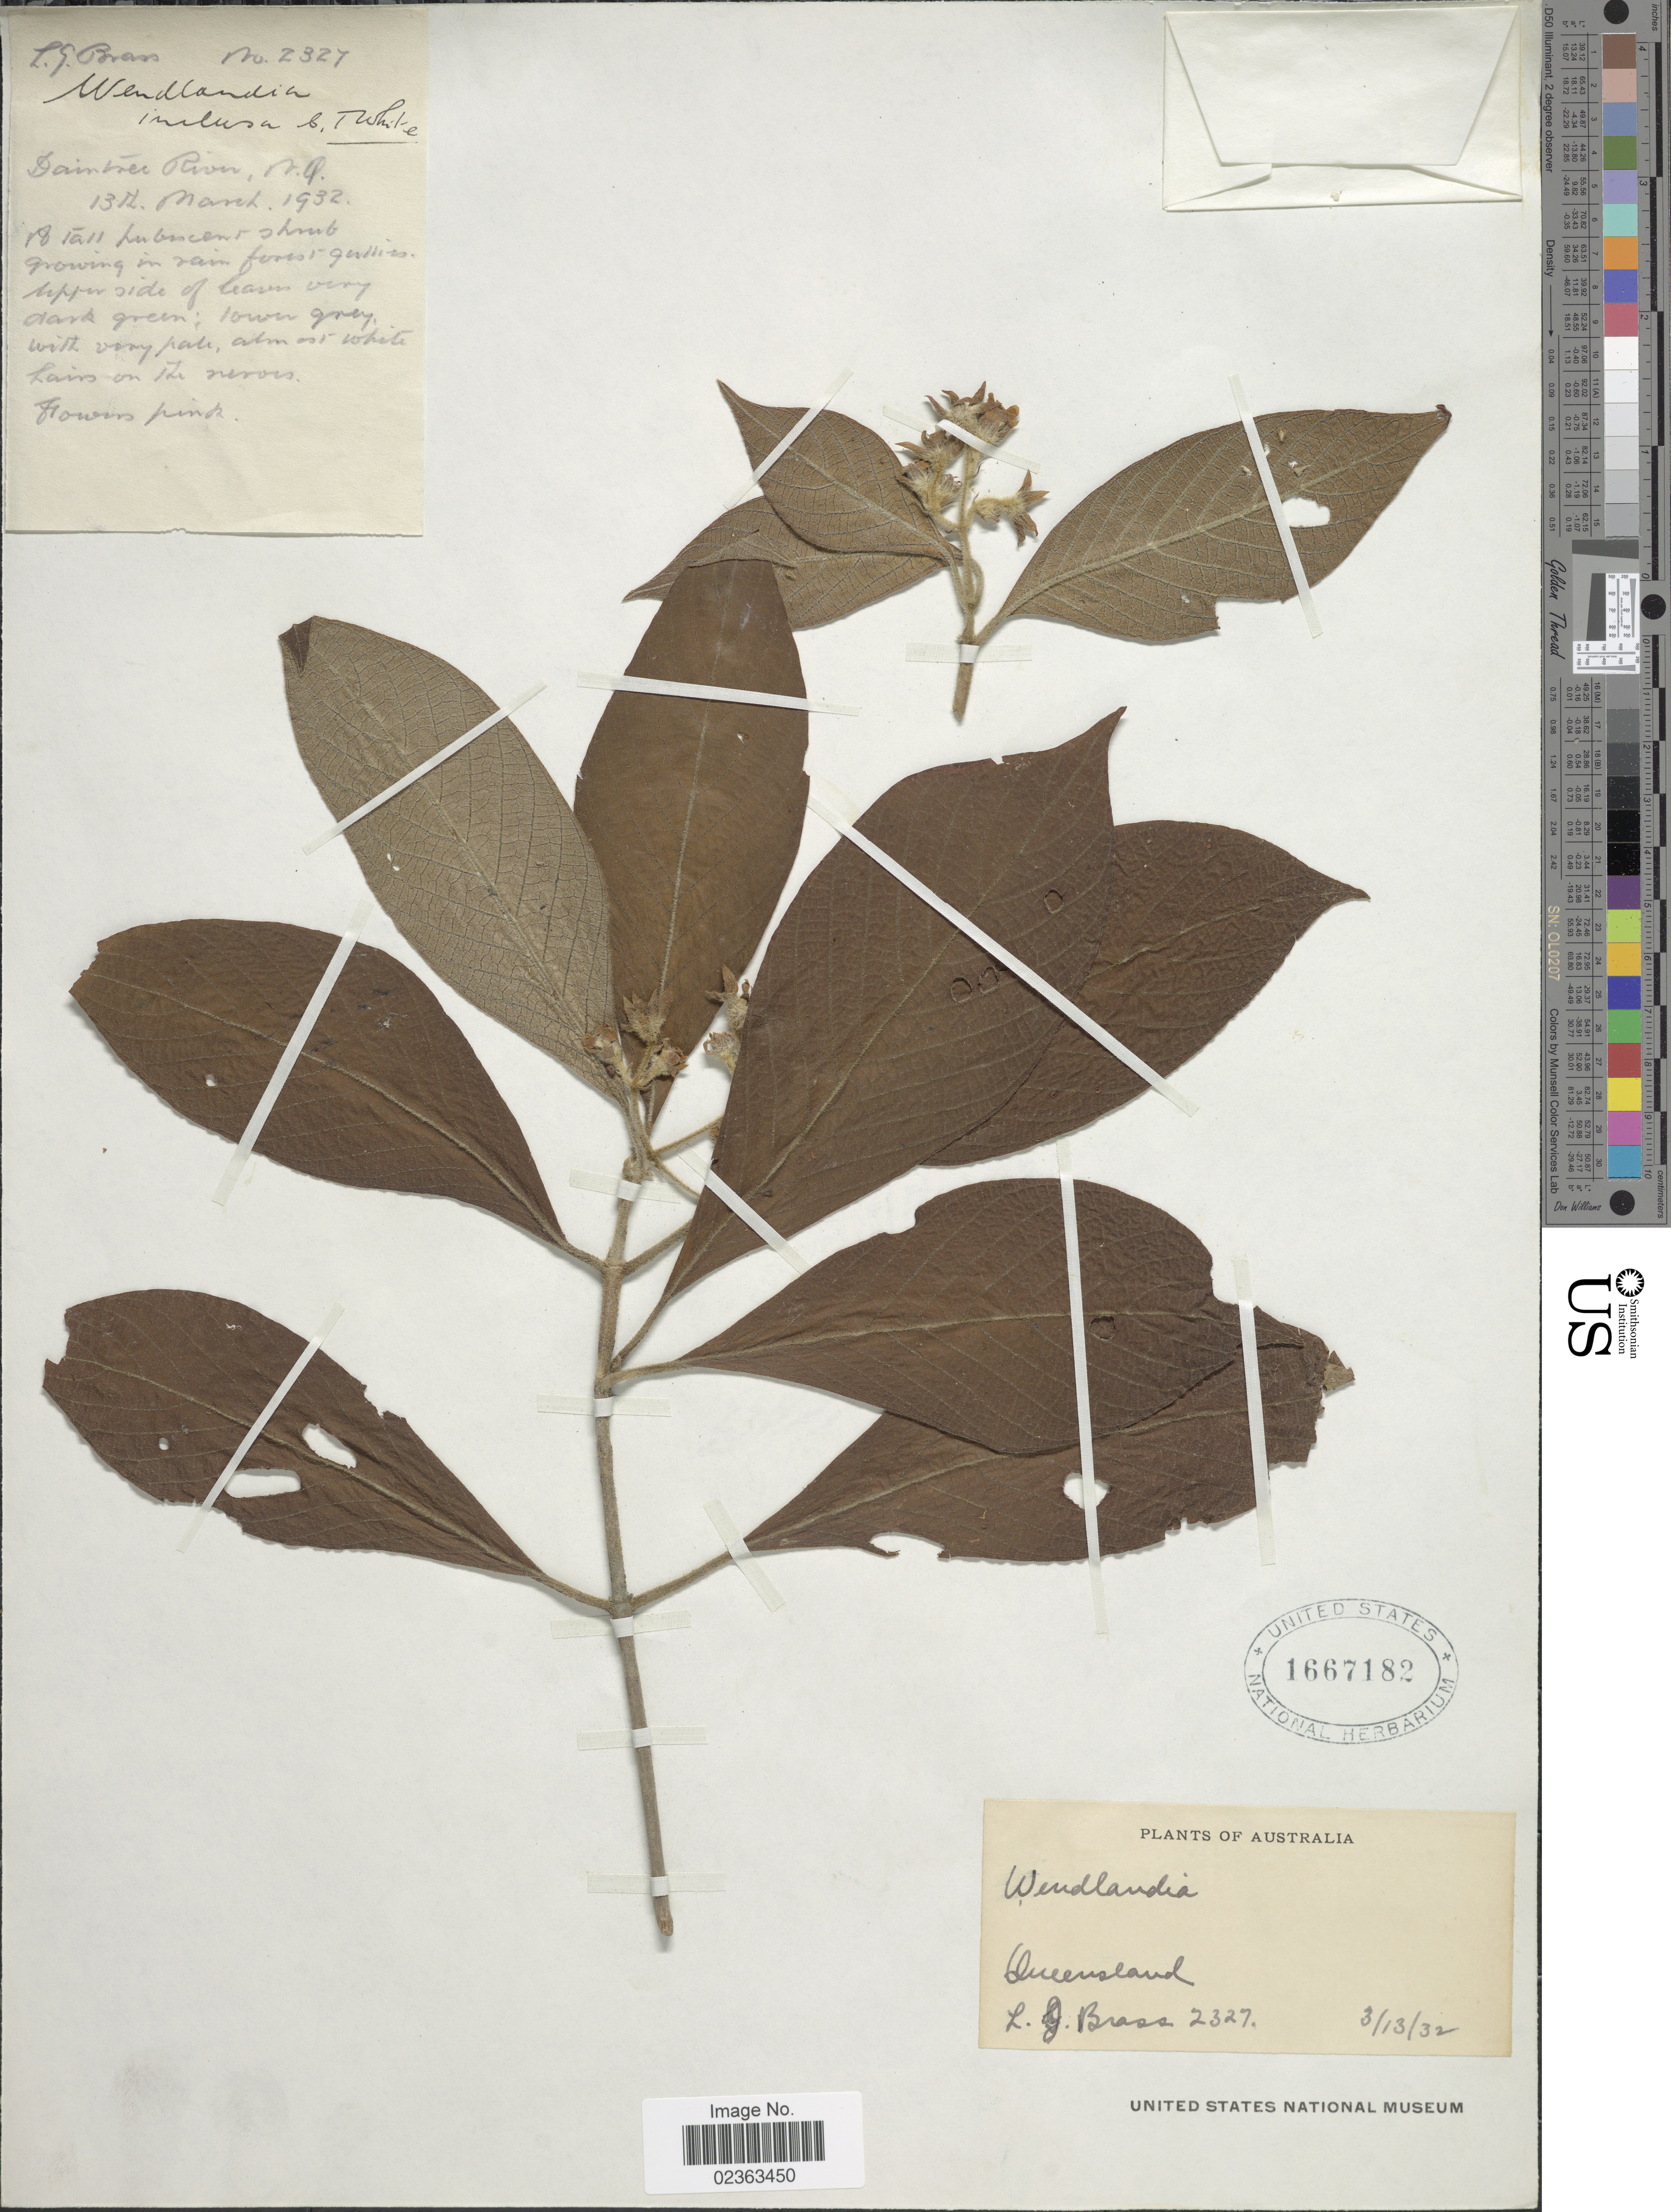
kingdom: Plantae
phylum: Tracheophyta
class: Magnoliopsida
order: Gentianales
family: Rubiaceae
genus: Wendlandia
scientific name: Wendlandia inclusa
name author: C.T. White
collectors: L. J. Brass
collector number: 2327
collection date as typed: Transcribed d/m/y: 13/2/32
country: Australia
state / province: Queensland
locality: Daintree River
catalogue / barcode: US 1667182